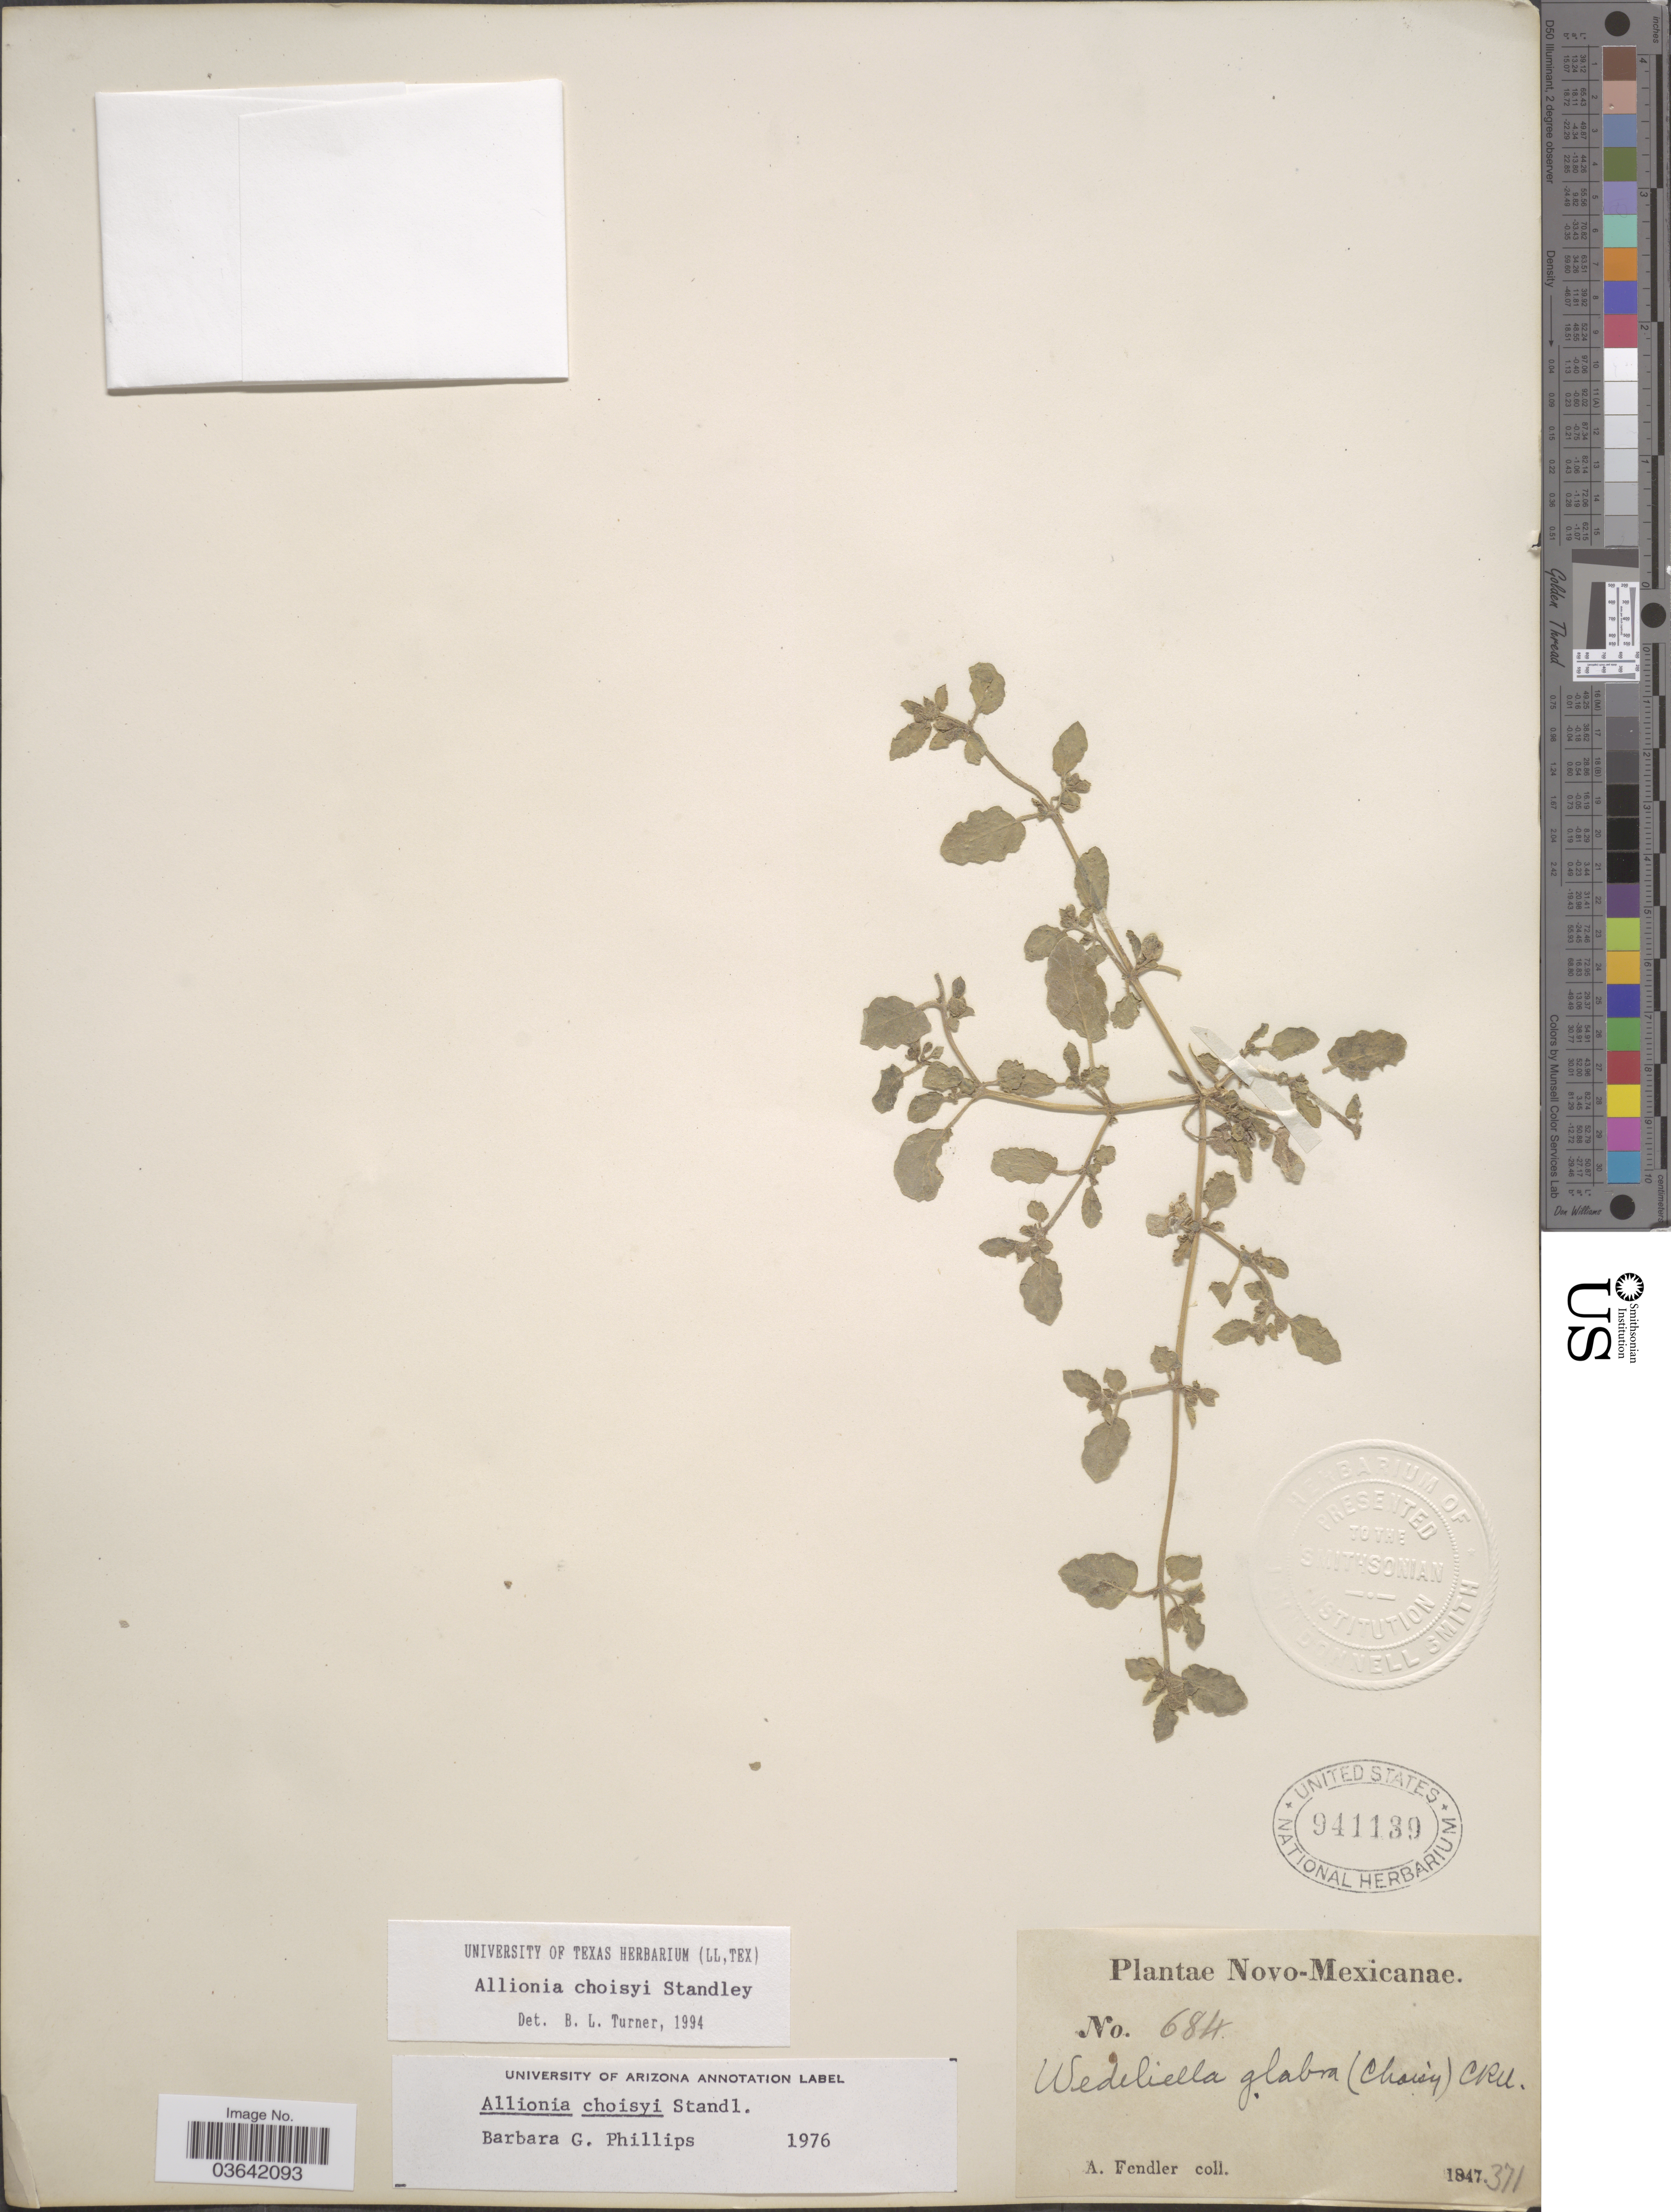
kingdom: Plantae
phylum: Tracheophyta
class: Magnoliopsida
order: Caryophyllales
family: Nyctaginaceae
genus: Allionia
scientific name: Allionia choisyi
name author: Standl.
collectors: A. Fendler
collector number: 684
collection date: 1847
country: United States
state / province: New Mexico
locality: Novo-Mexicanae.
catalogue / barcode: US 941139